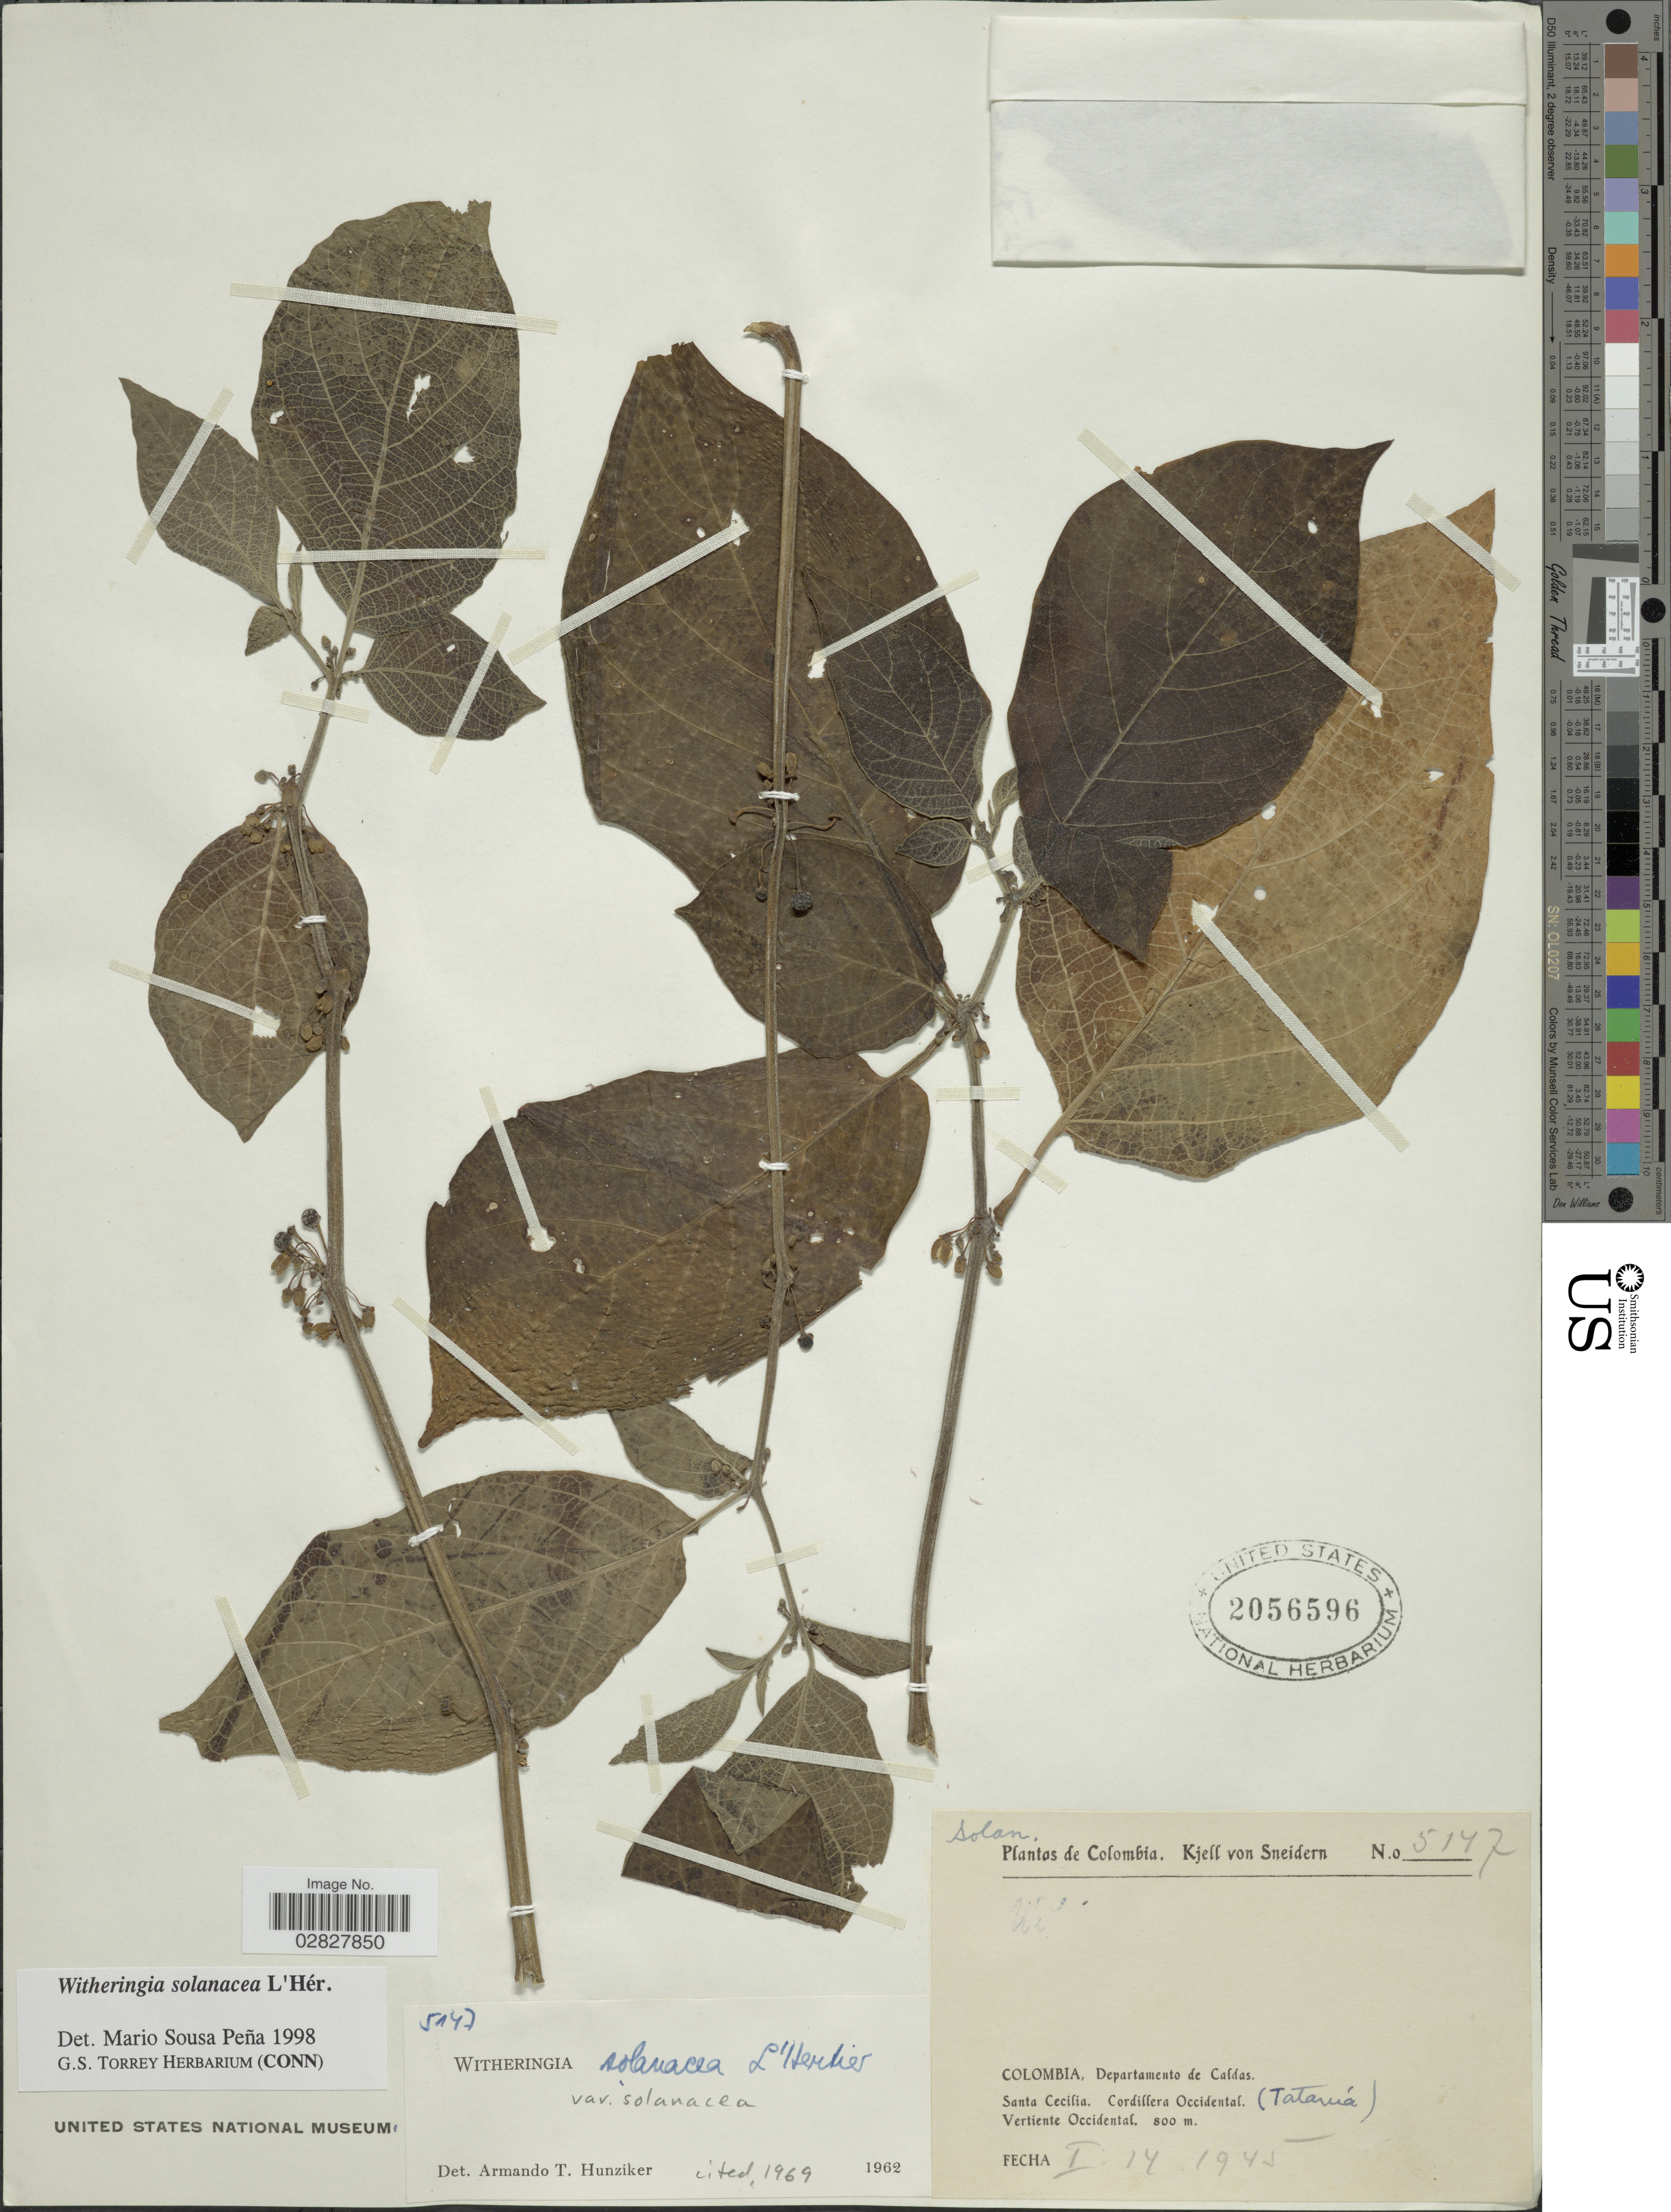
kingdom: Plantae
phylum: Tracheophyta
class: Magnoliopsida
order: Solanales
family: Solanaceae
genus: Witheringia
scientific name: Witheringia solanacea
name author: L'Hér.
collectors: K. von Sneidern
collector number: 5147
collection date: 1945-01-14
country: Colombia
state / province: Caldas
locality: Departamento de Caldas, Santa Cecilia, Cordillera Occidental, (Tataría), Vertiente Occidental.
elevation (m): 800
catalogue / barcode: US 2056596